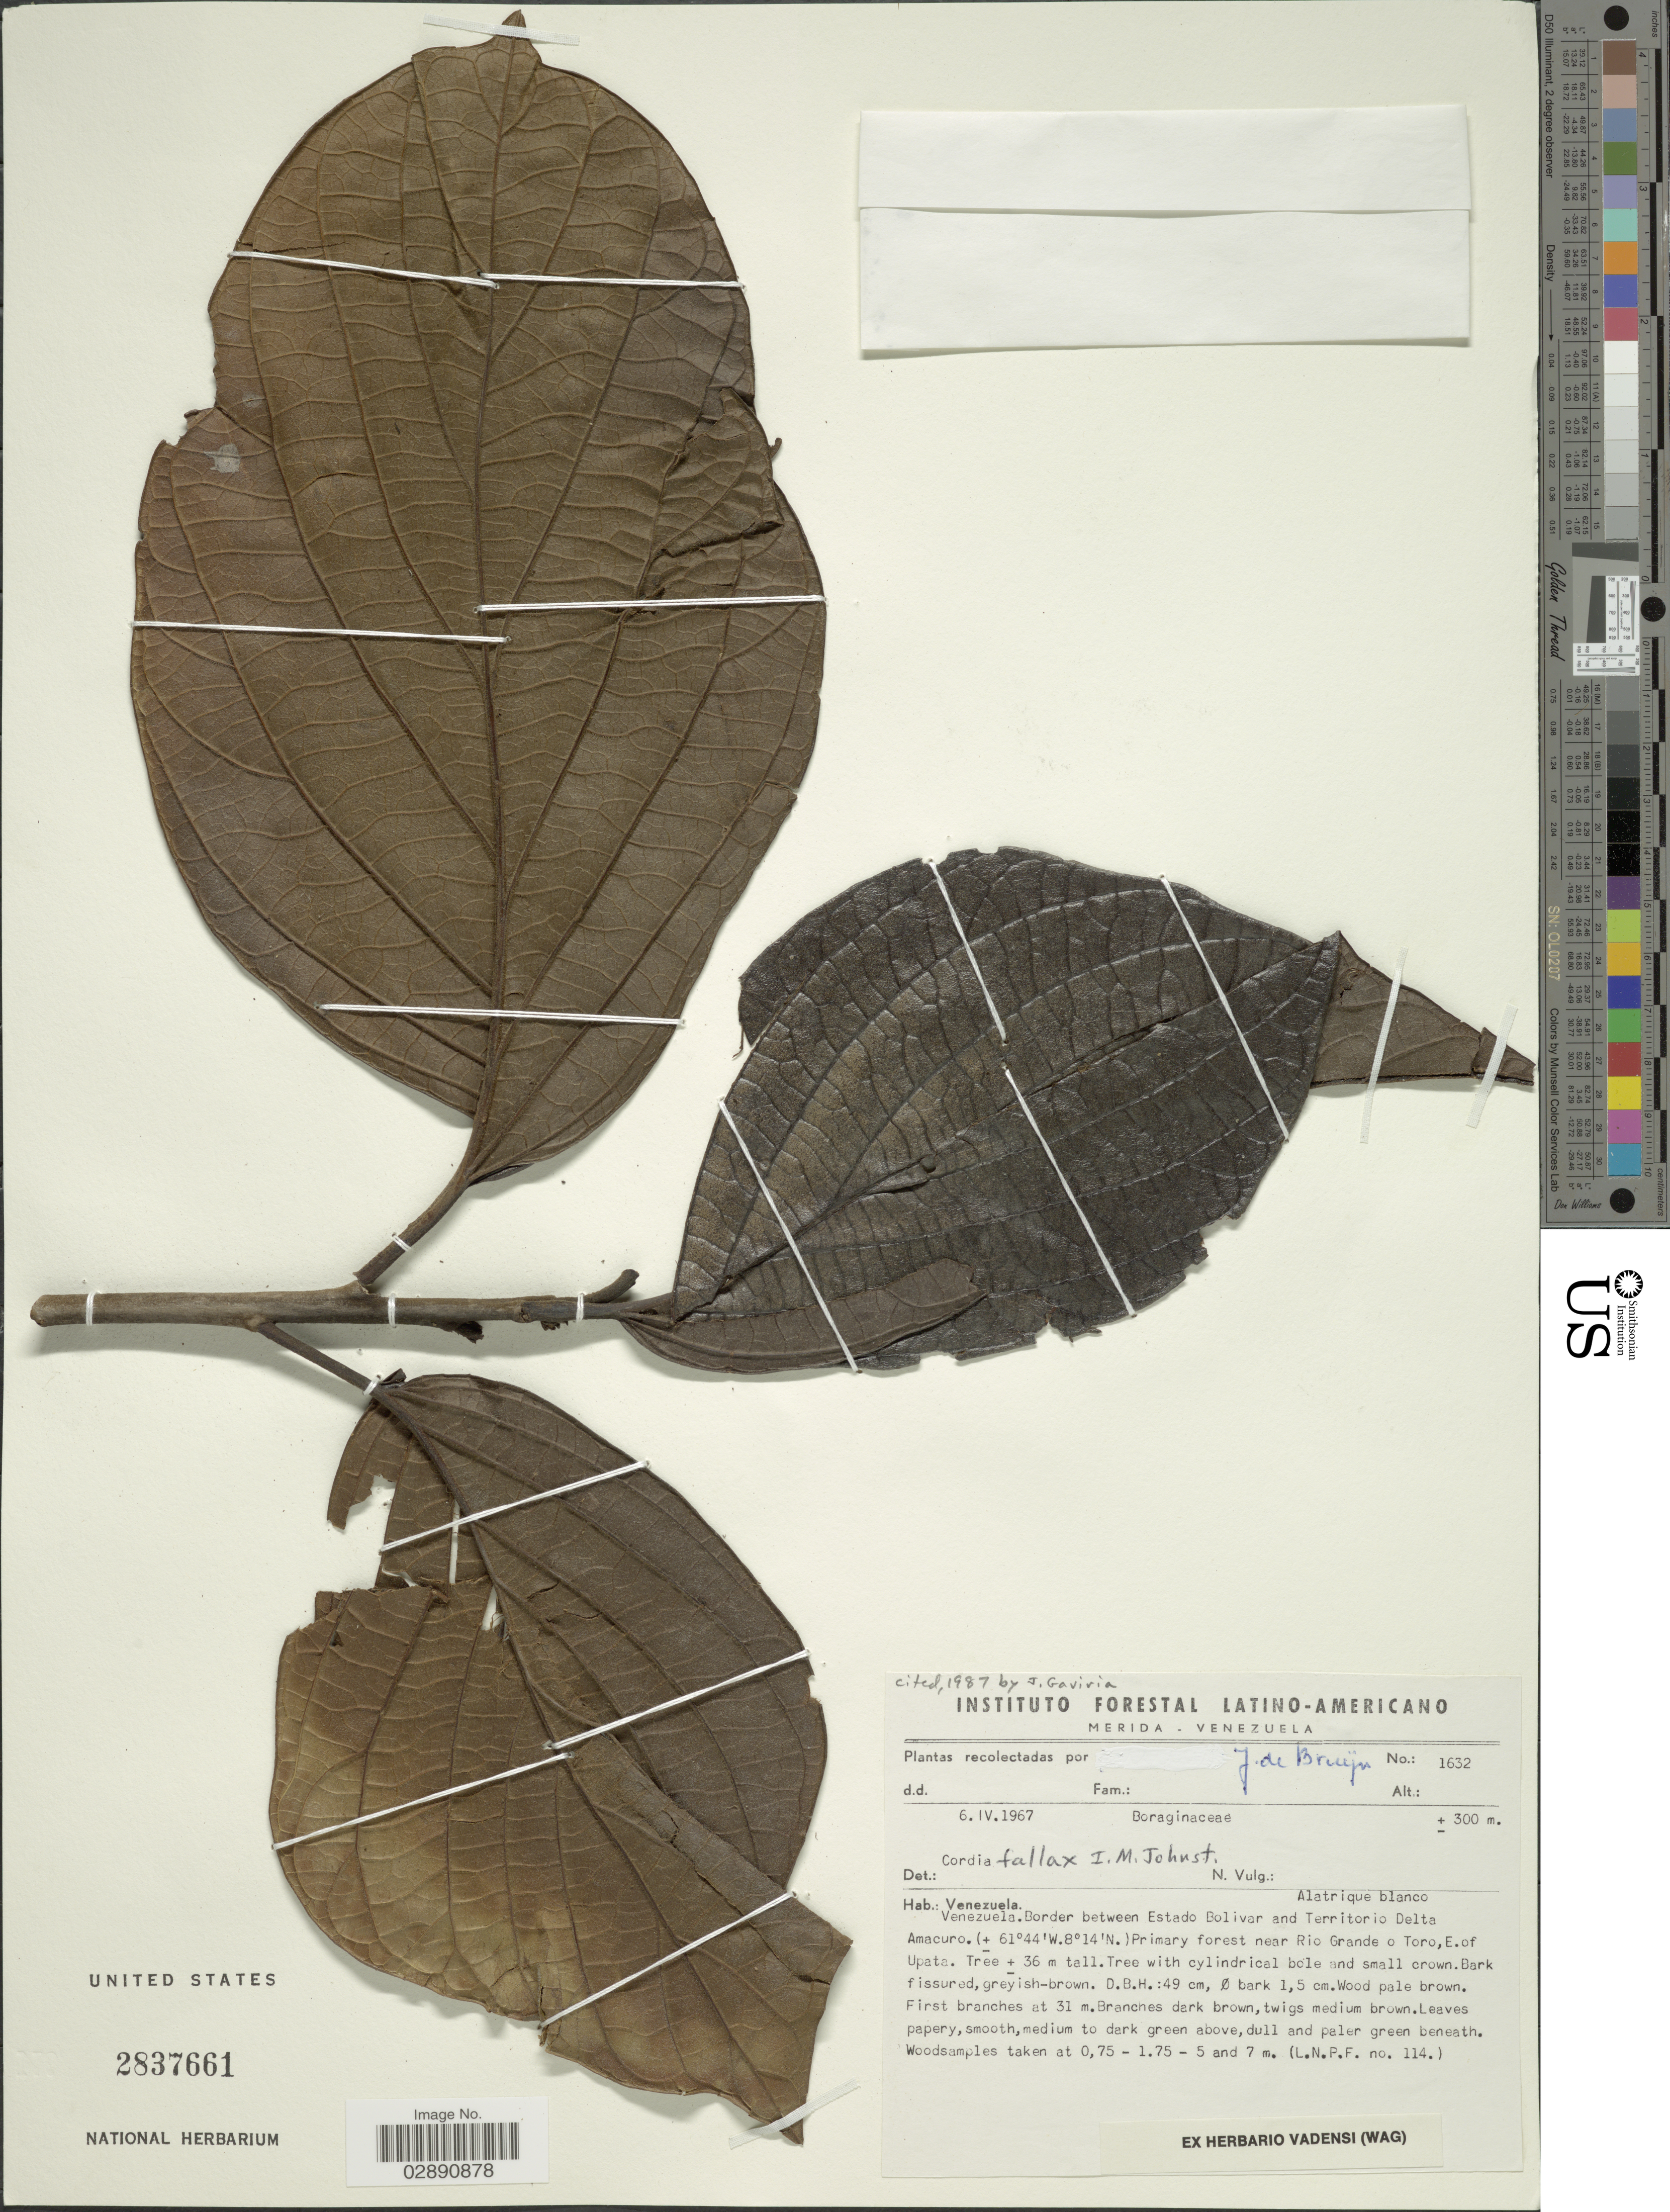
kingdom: Plantae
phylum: Tracheophyta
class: Magnoliopsida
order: Boraginales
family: Cordiaceae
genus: Cordia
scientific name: Cordia fallax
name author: I.M. Johnst.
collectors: J. Bruijn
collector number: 1632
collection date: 1967-04-06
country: Venezuela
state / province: Mérida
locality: Border between Estado Bolivar and Territorio Delta Amacuro. Primary forest near Rio Grande o toro, E. of Upata.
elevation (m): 300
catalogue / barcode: US 2837661